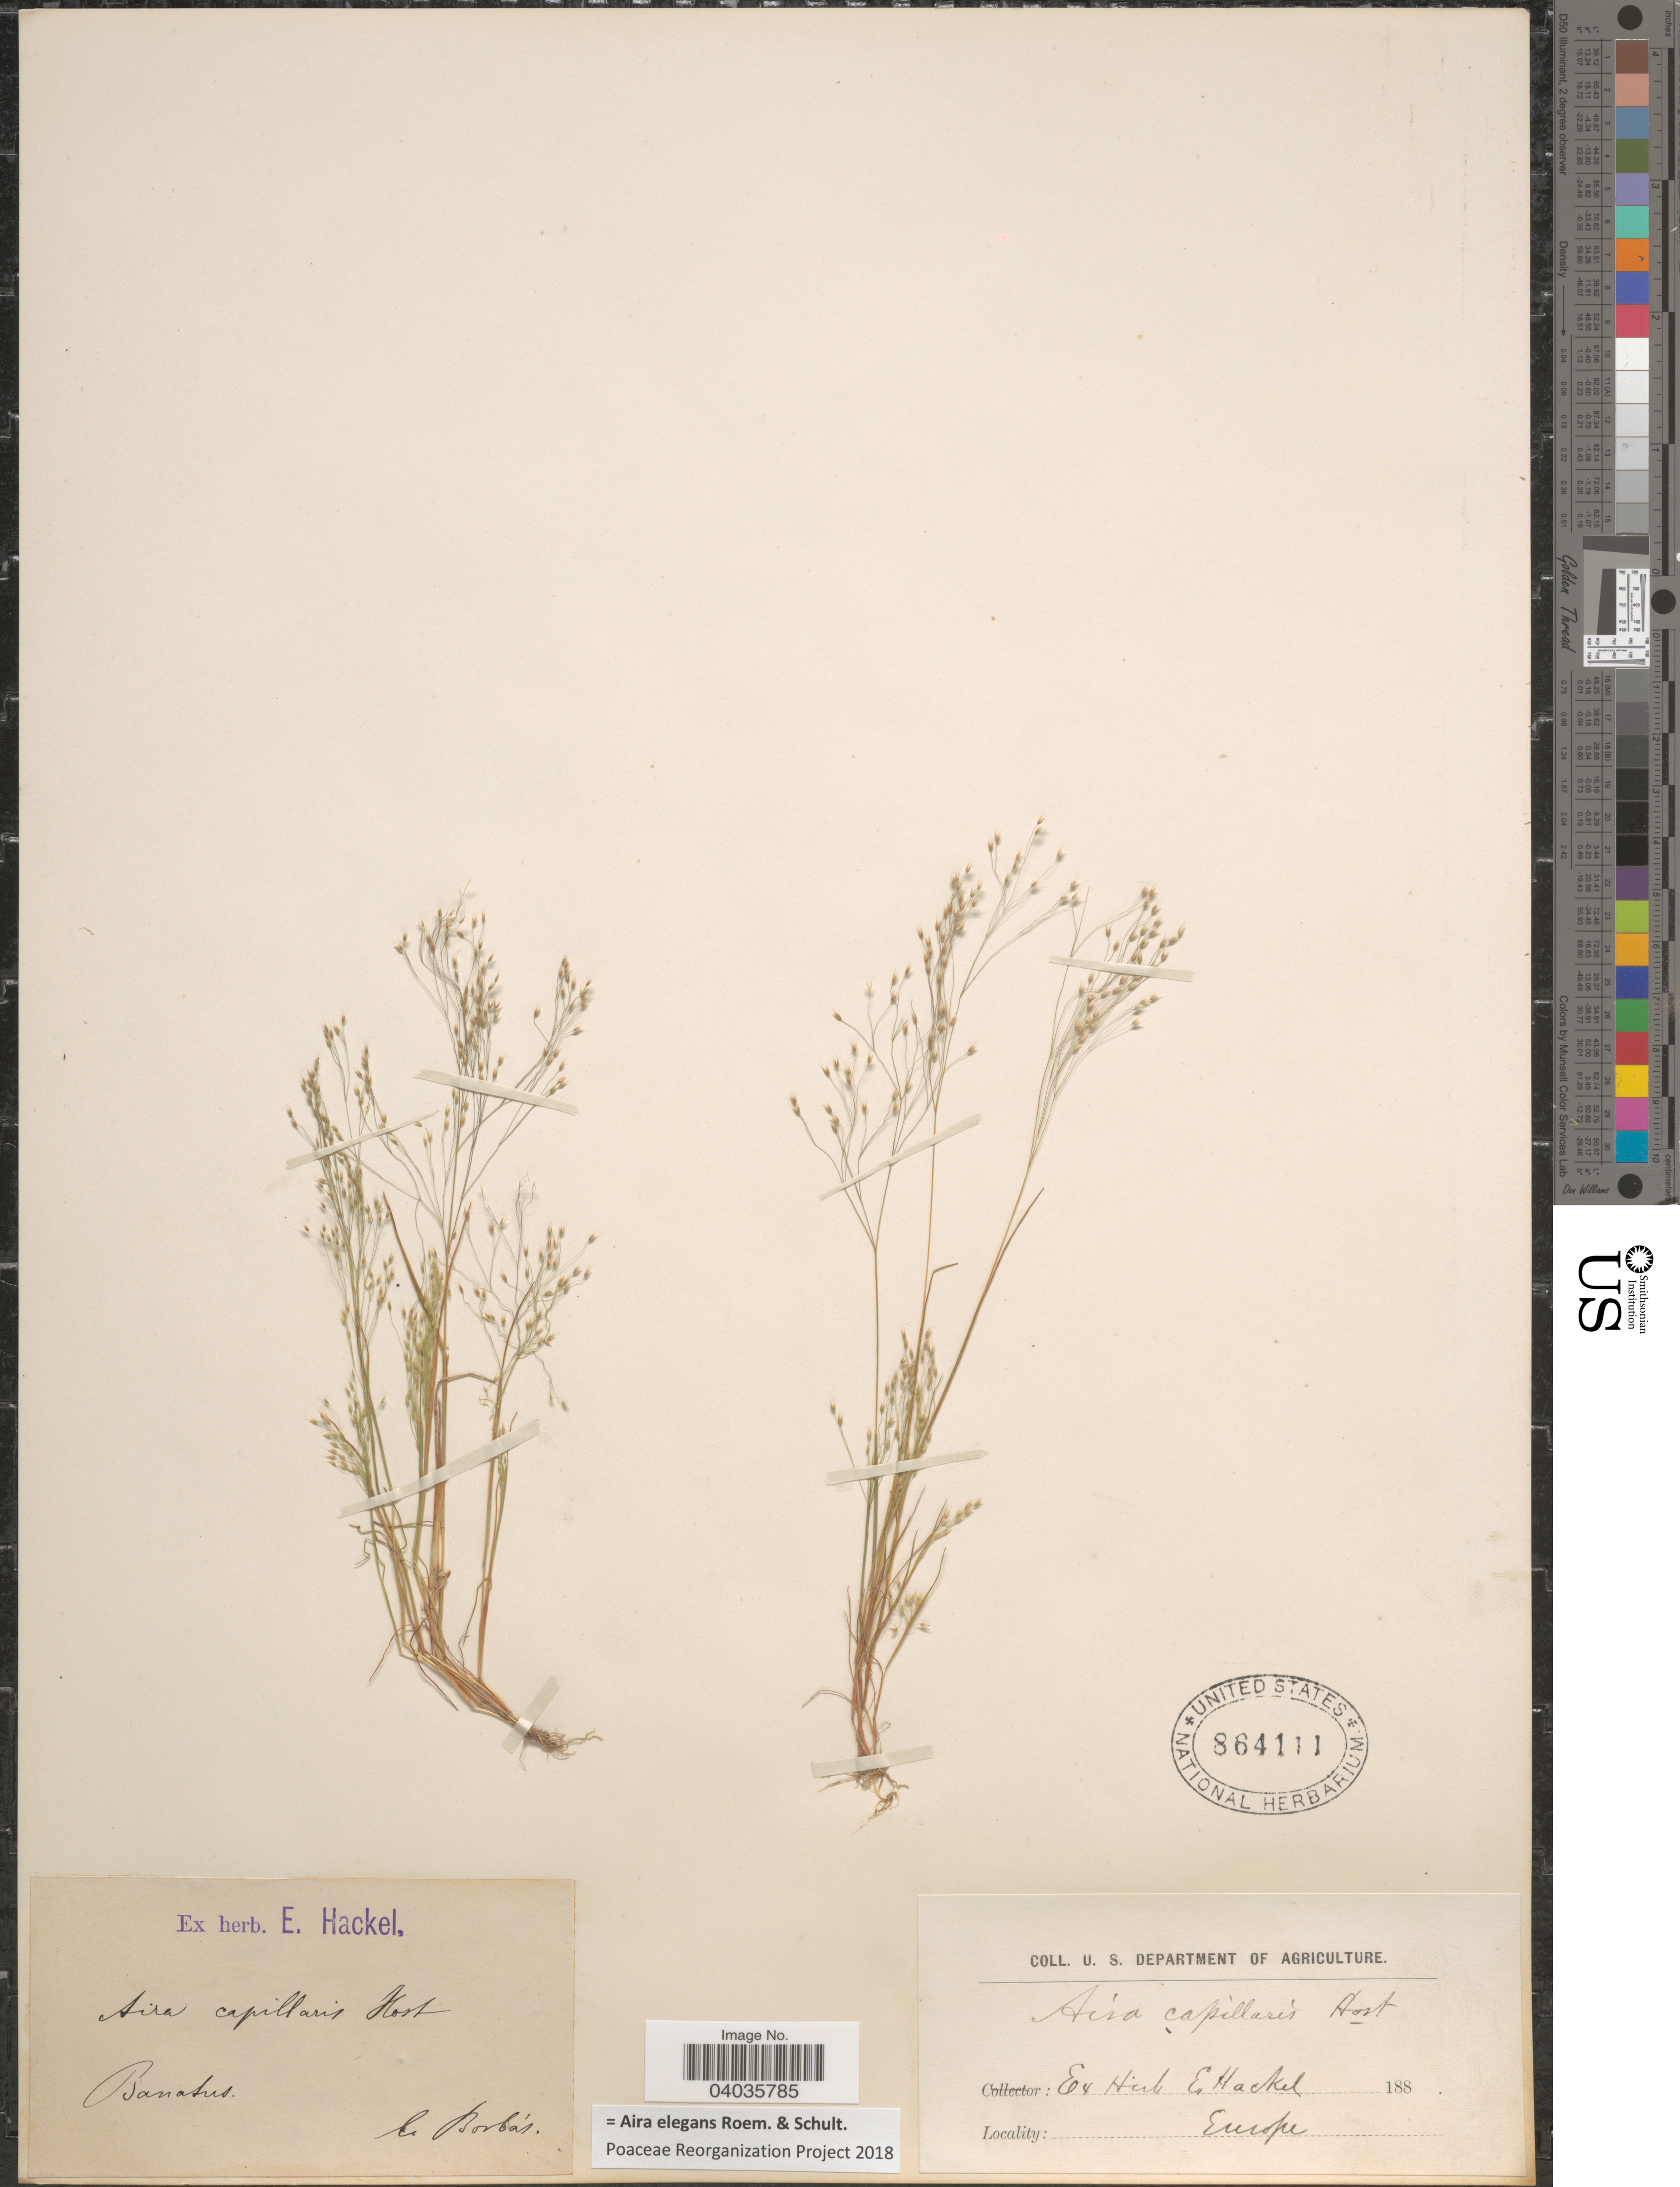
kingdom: Plantae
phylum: Tracheophyta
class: Liliopsida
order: Poales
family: Poaceae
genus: Aira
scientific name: Aira elegans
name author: L.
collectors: Barbas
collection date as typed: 188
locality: Banatus. Europe.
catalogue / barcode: US 864111